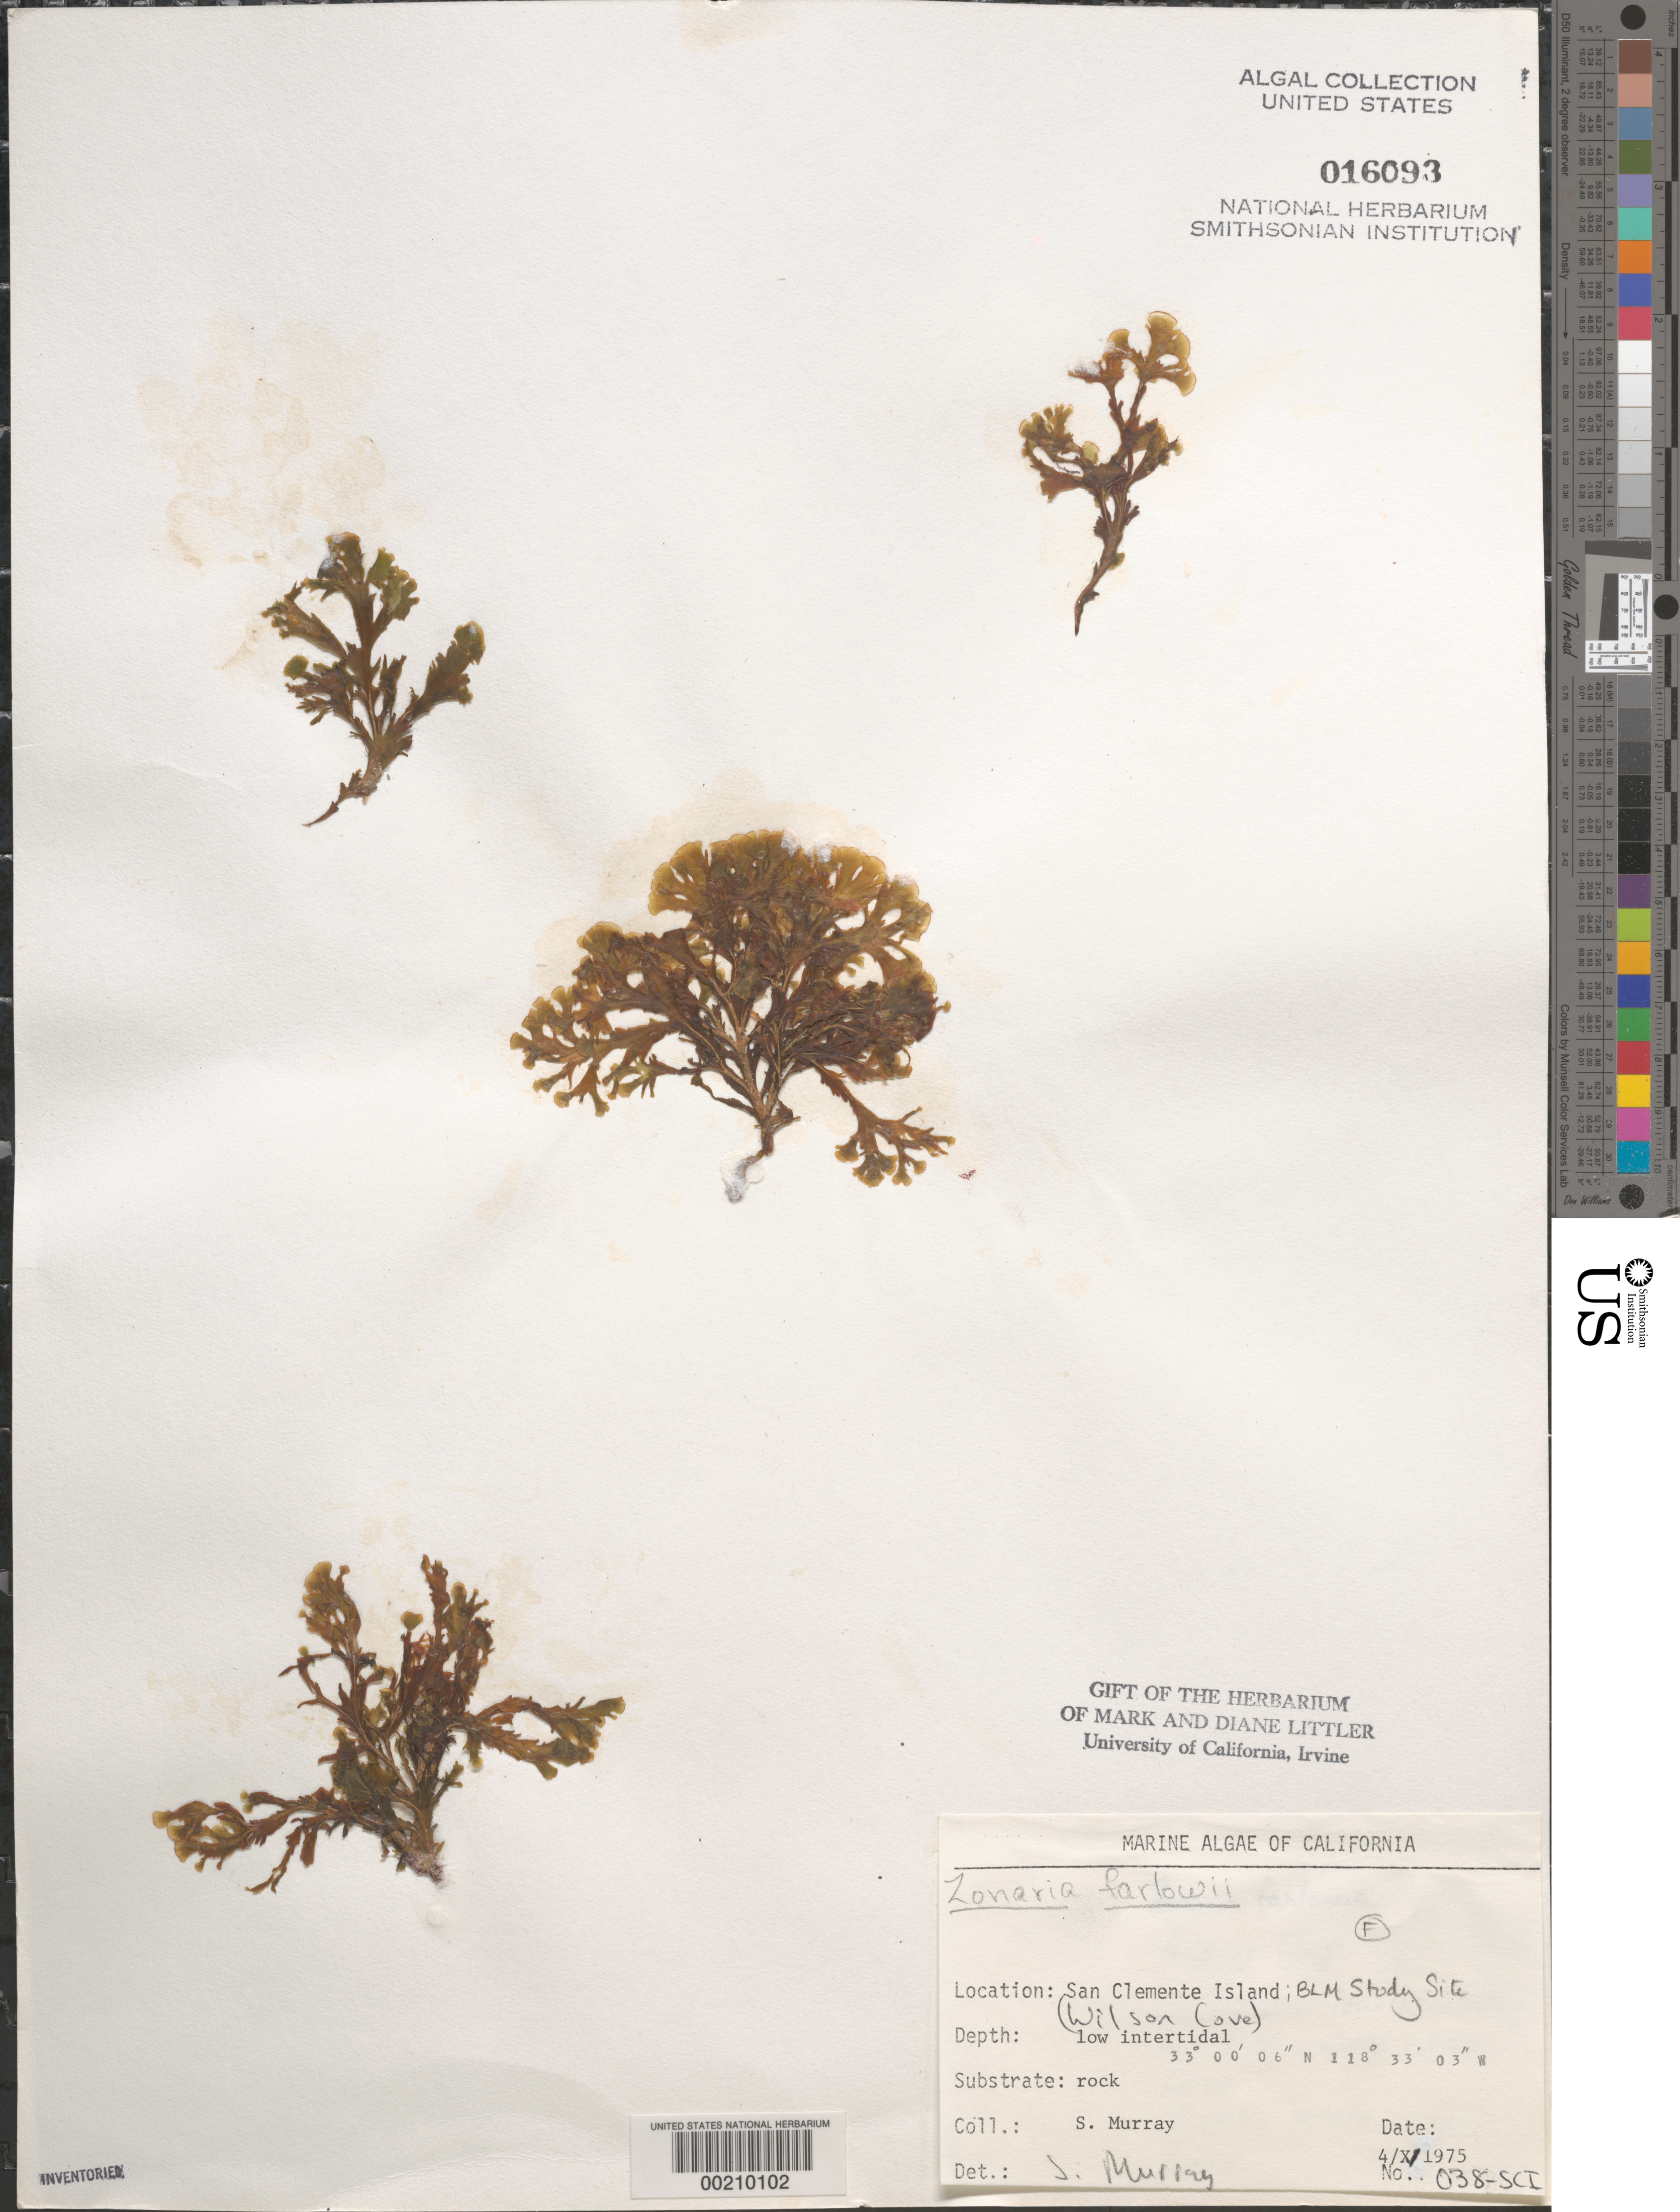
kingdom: Chromista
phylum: Ochrophyta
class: Phaeophyceae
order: Dictyotales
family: Dictyotaceae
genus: Zonaria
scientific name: Zonaria farlowii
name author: Setch. & N.L. Gardner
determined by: Murray, S. N.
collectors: S. N. Murray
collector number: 038-SCI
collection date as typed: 04 Oct 1975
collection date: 1975-10-04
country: United States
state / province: California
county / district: Los Angeles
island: San Clemente Island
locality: Wilson Cove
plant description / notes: BLM-SOCALBIGHT Rocky Intertidal Survey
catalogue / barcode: US 16093